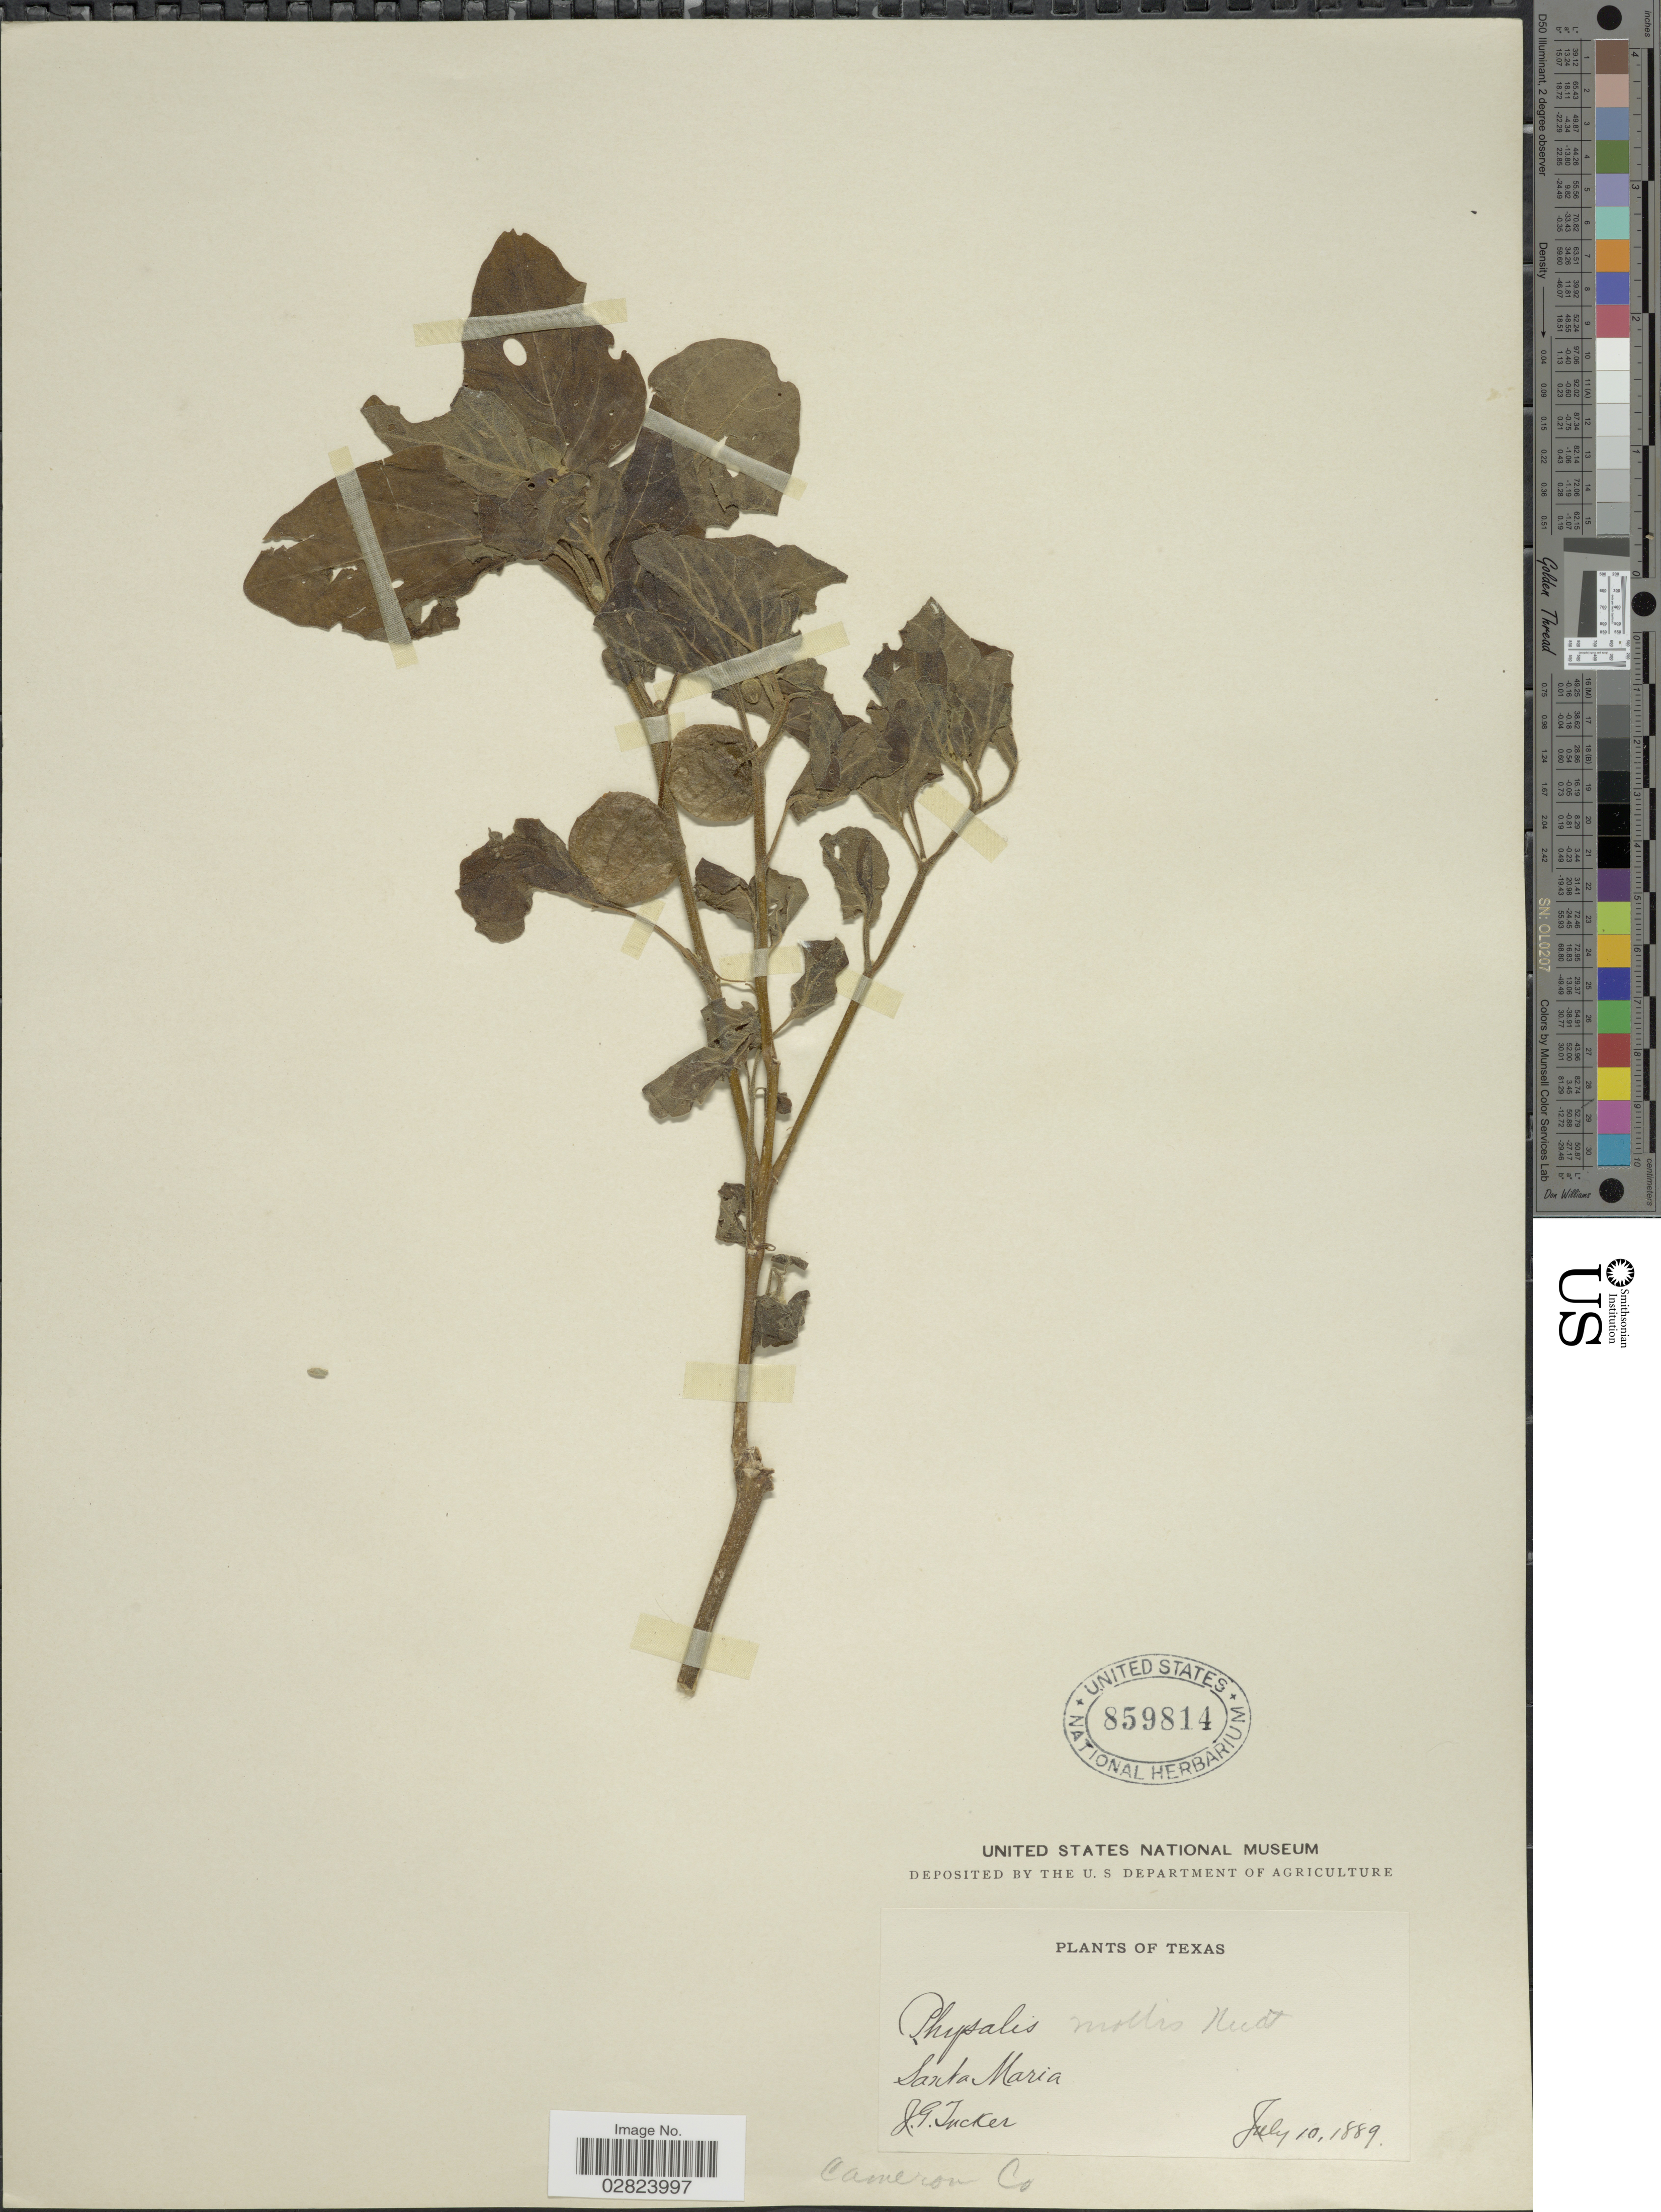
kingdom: Plantae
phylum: Tracheophyta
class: Magnoliopsida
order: Solanales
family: Solanaceae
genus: Physalis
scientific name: Physalis mollis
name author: Nutt.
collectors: J. G. Tucker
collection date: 1889-07-10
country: United States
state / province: Texas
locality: Santa Maria. Cameron Co.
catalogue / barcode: US 859814